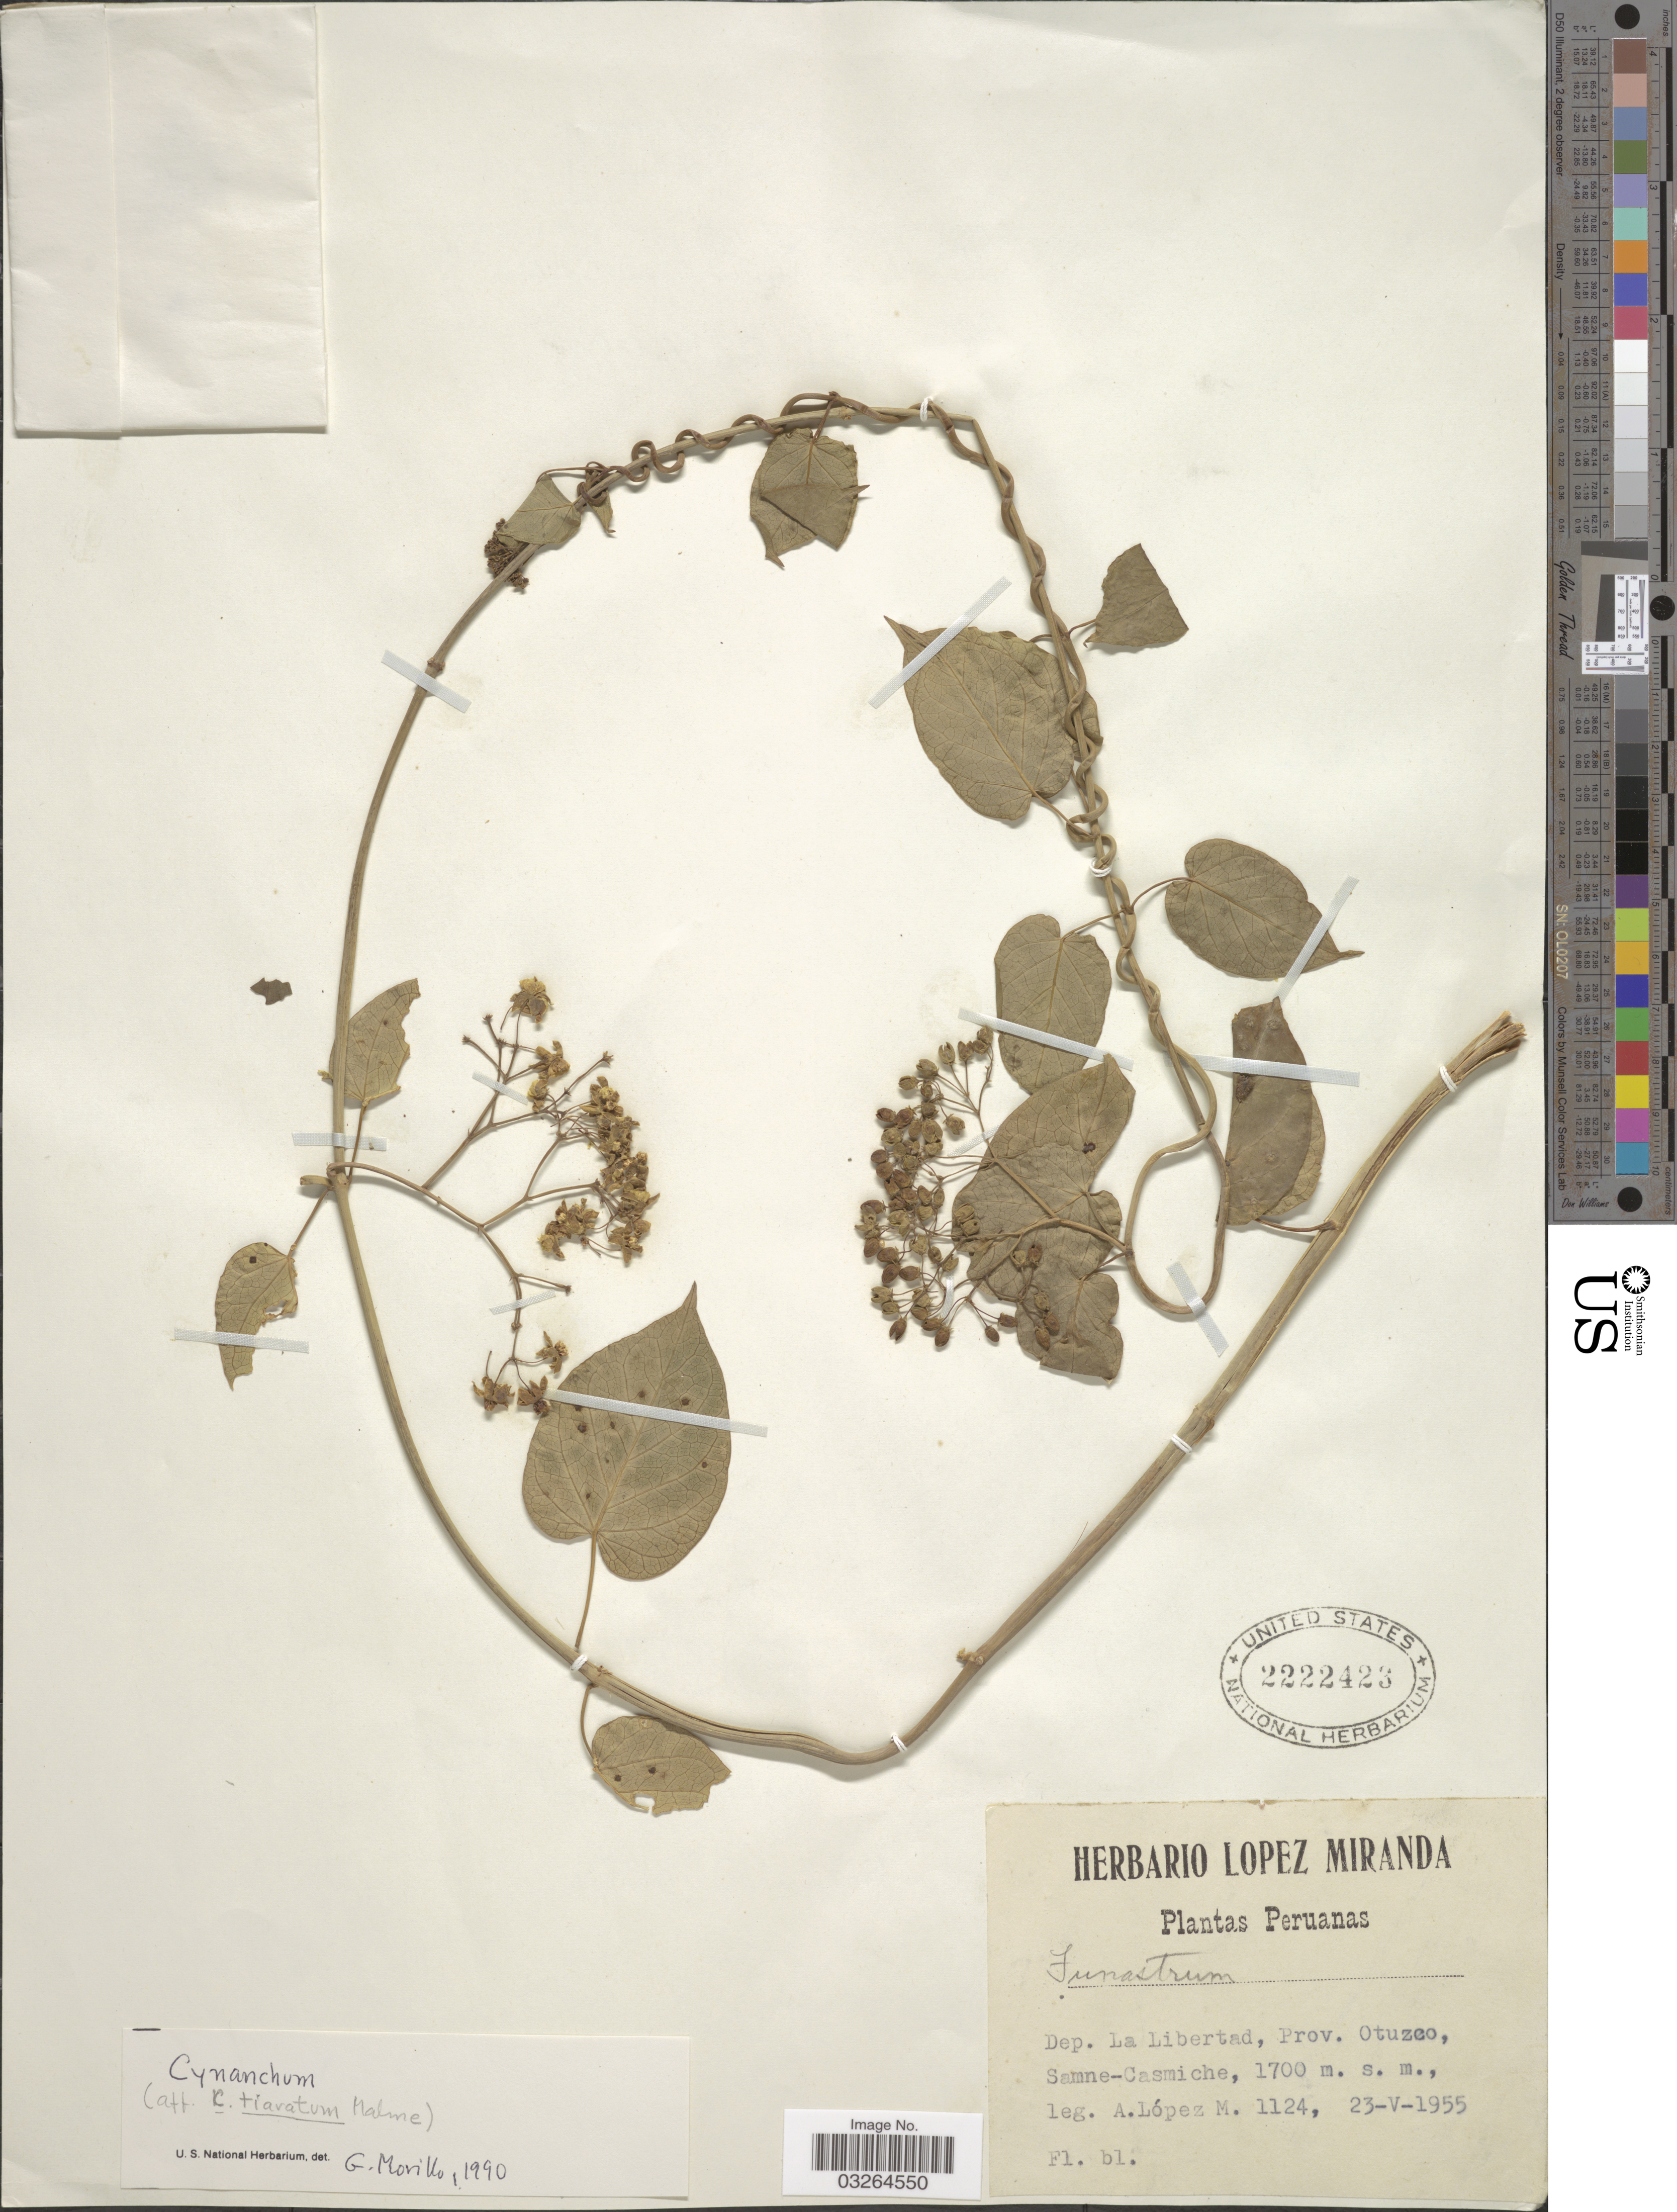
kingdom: Plantae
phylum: Tracheophyta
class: Magnoliopsida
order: Gentianales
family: Apocynaceae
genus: Cynanchum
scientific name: Cynanchum tiaratum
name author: Malme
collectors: A. López M.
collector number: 1124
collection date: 1955-05-23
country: Peru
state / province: La Libertad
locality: Dep. La Libertad, Prov. Otuzco, Samne-Casmiche.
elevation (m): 1700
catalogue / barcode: US 2222423